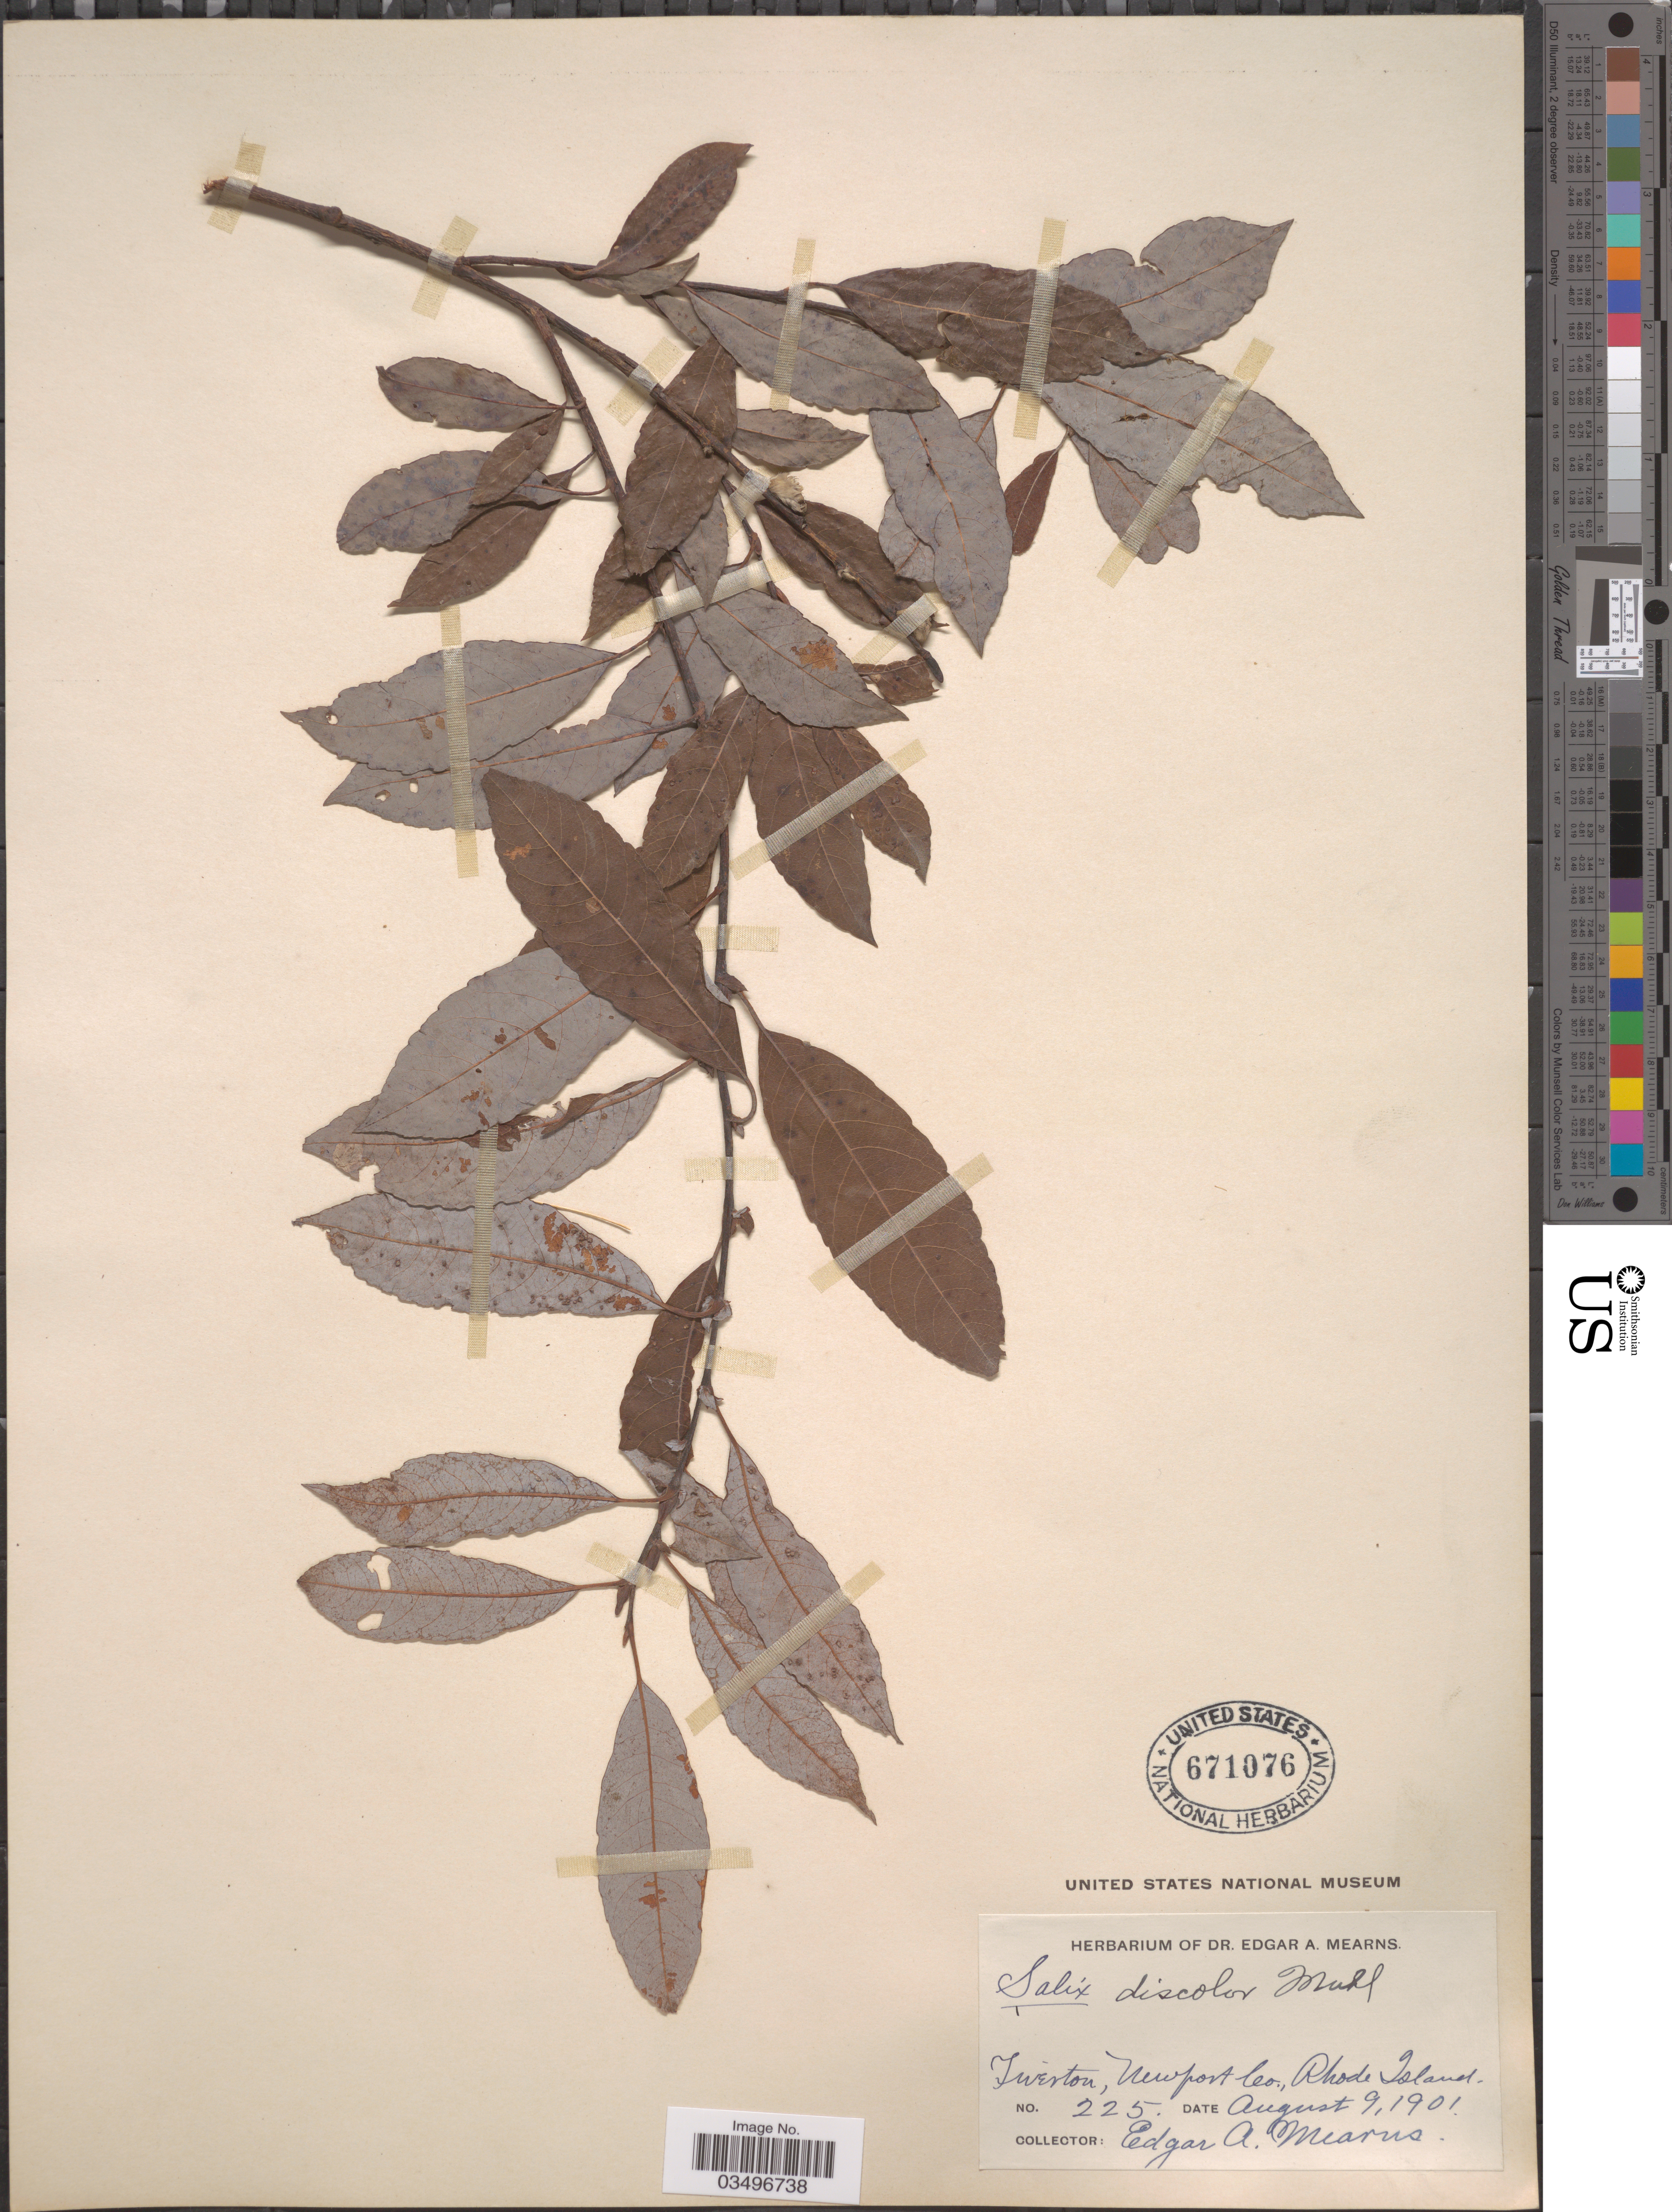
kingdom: Plantae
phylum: Tracheophyta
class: Magnoliopsida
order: Malpighiales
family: Salicaceae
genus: Salix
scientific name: Salix discolor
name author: Muhl.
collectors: E. A. Mearns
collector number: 225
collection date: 1901-08-09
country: United States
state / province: Rhode Island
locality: Tiverton, Newport Co.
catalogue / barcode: US 671076